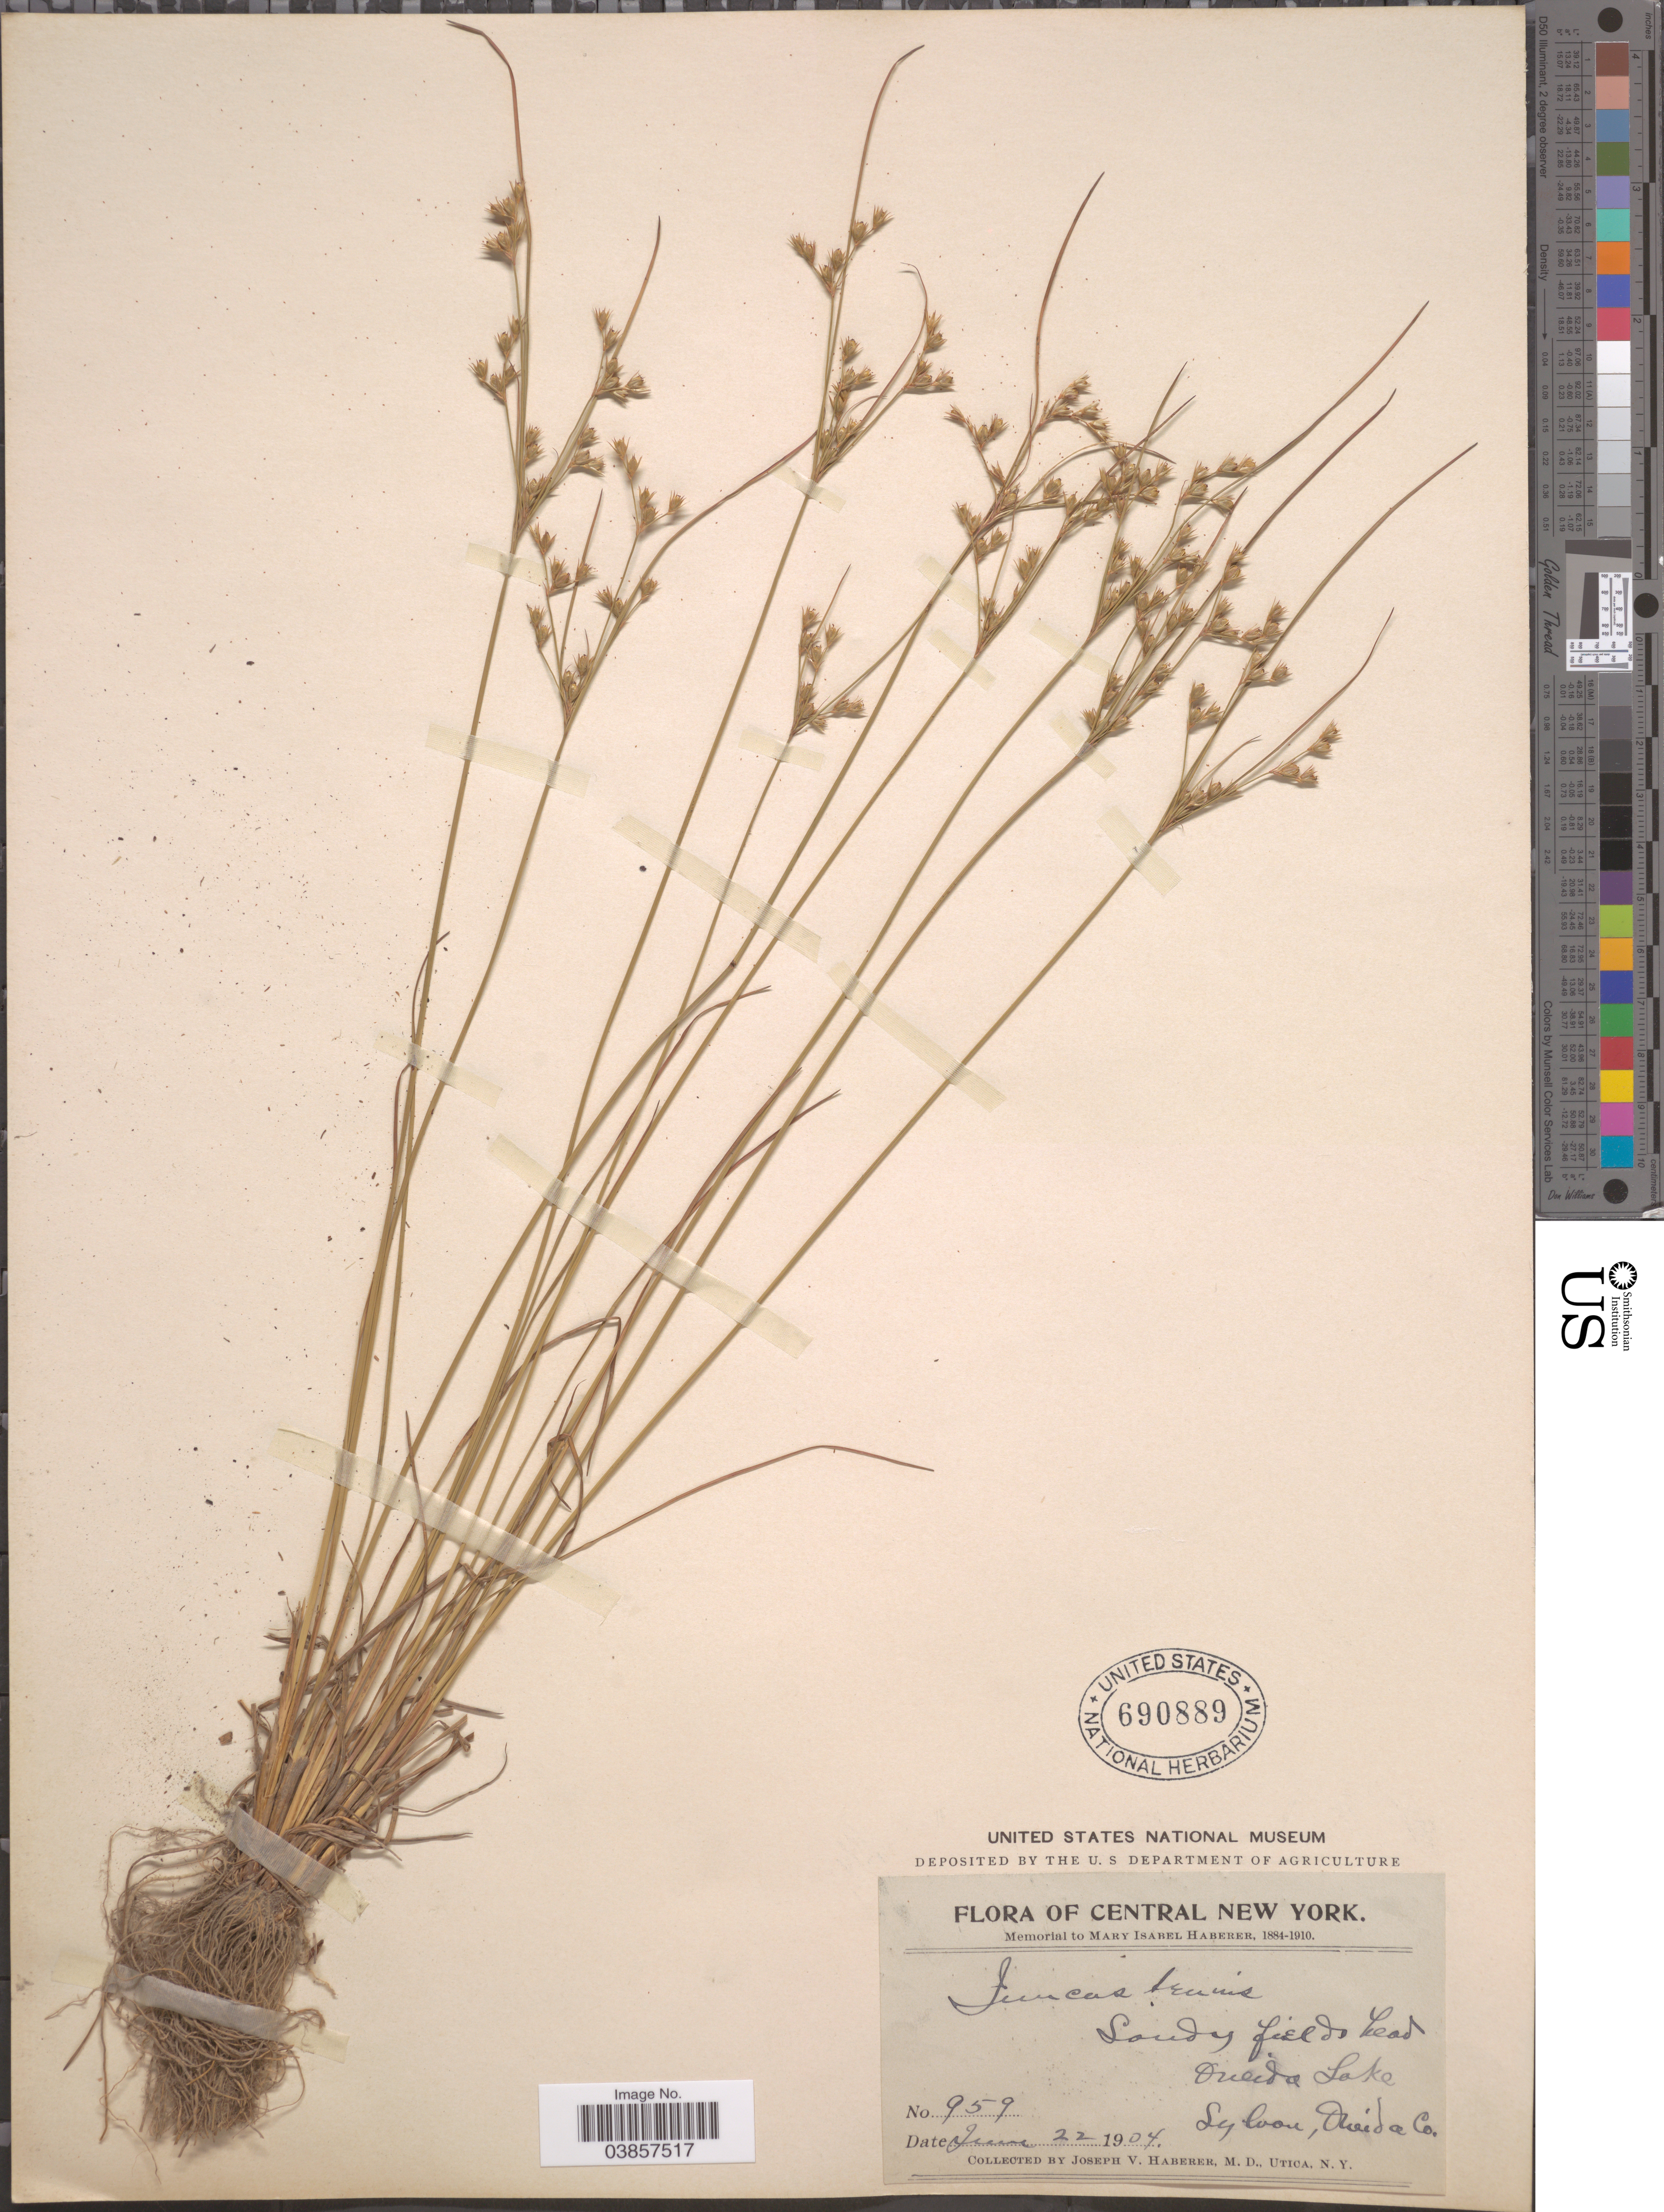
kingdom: Plantae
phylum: Tracheophyta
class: Liliopsida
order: Poales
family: Juncaceae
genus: Juncus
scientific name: Juncus tenuis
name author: Willd.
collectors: J. V. Haberer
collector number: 959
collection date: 1904-06-22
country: United States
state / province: New York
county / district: Oneida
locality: Central New York. Oneida Lake. Sylvon, Oneida Co.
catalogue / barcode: US 690889